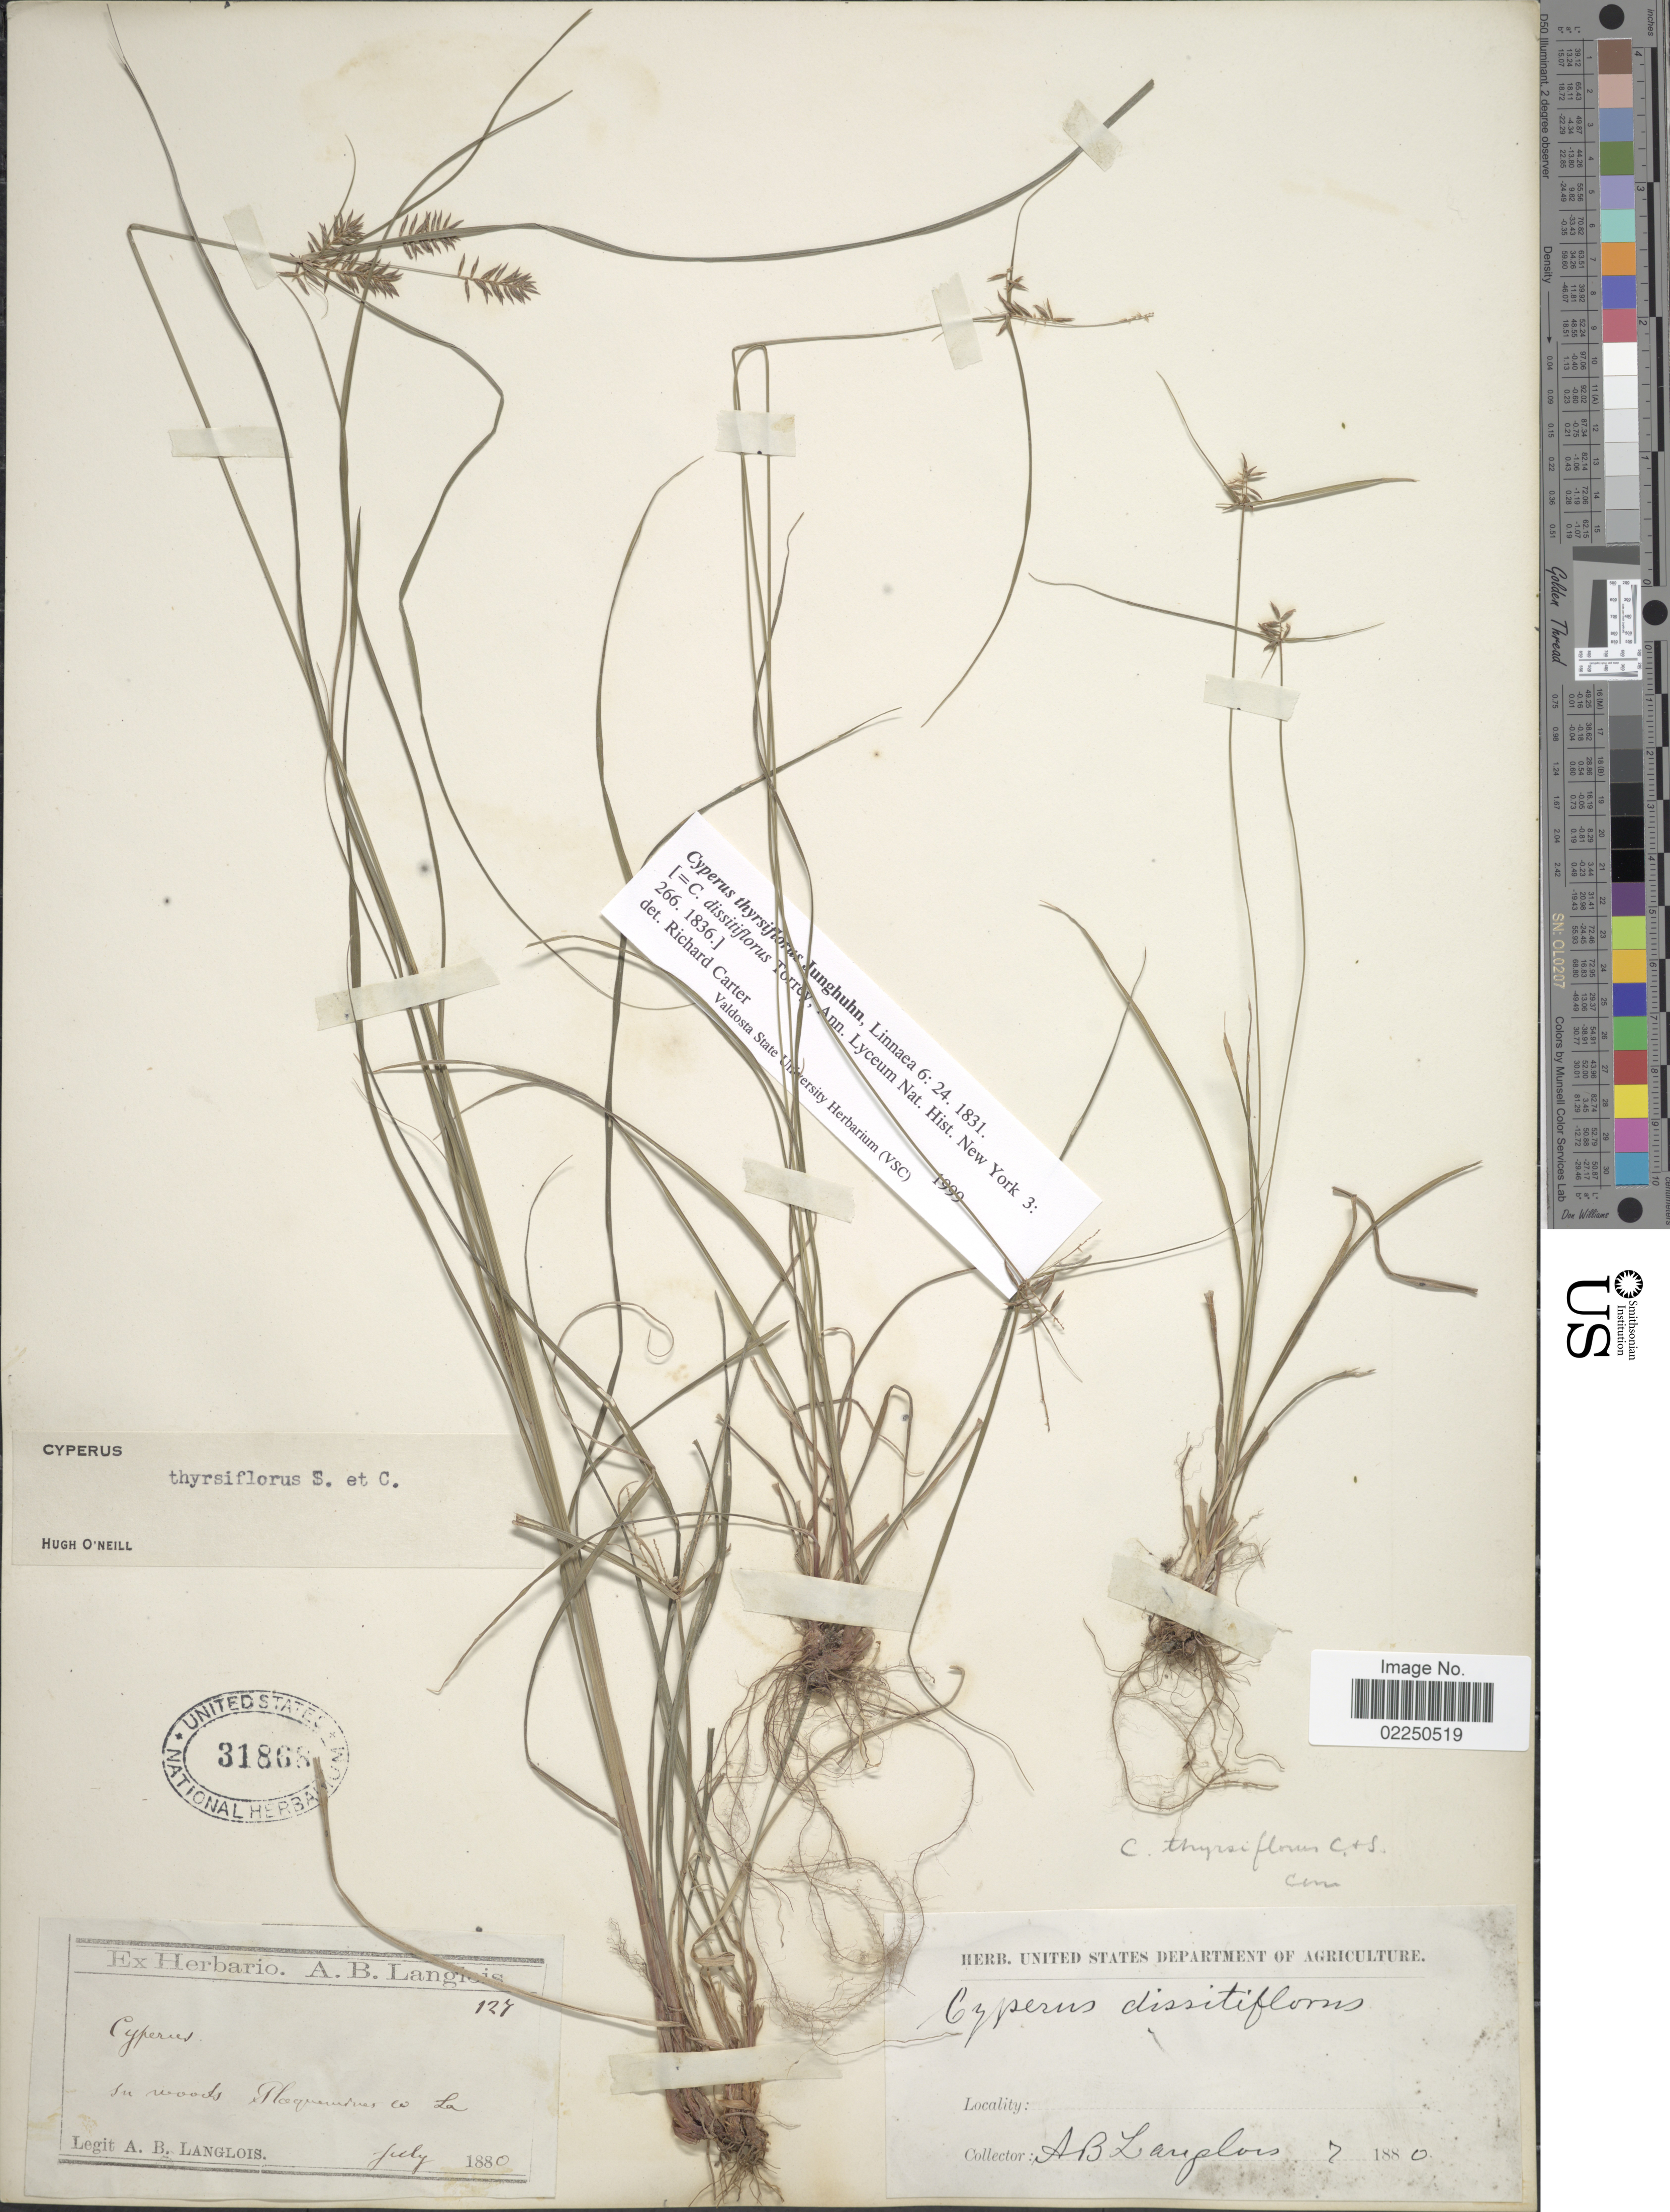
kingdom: Plantae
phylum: Tracheophyta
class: Liliopsida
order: Poales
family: Cyperaceae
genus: Cyperus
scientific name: Cyperus thyrsiflorus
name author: Jungh.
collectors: A. Langlois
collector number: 127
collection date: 1880-07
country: United States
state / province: Louisiana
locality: In woods Plaquemines Co.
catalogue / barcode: US 31868